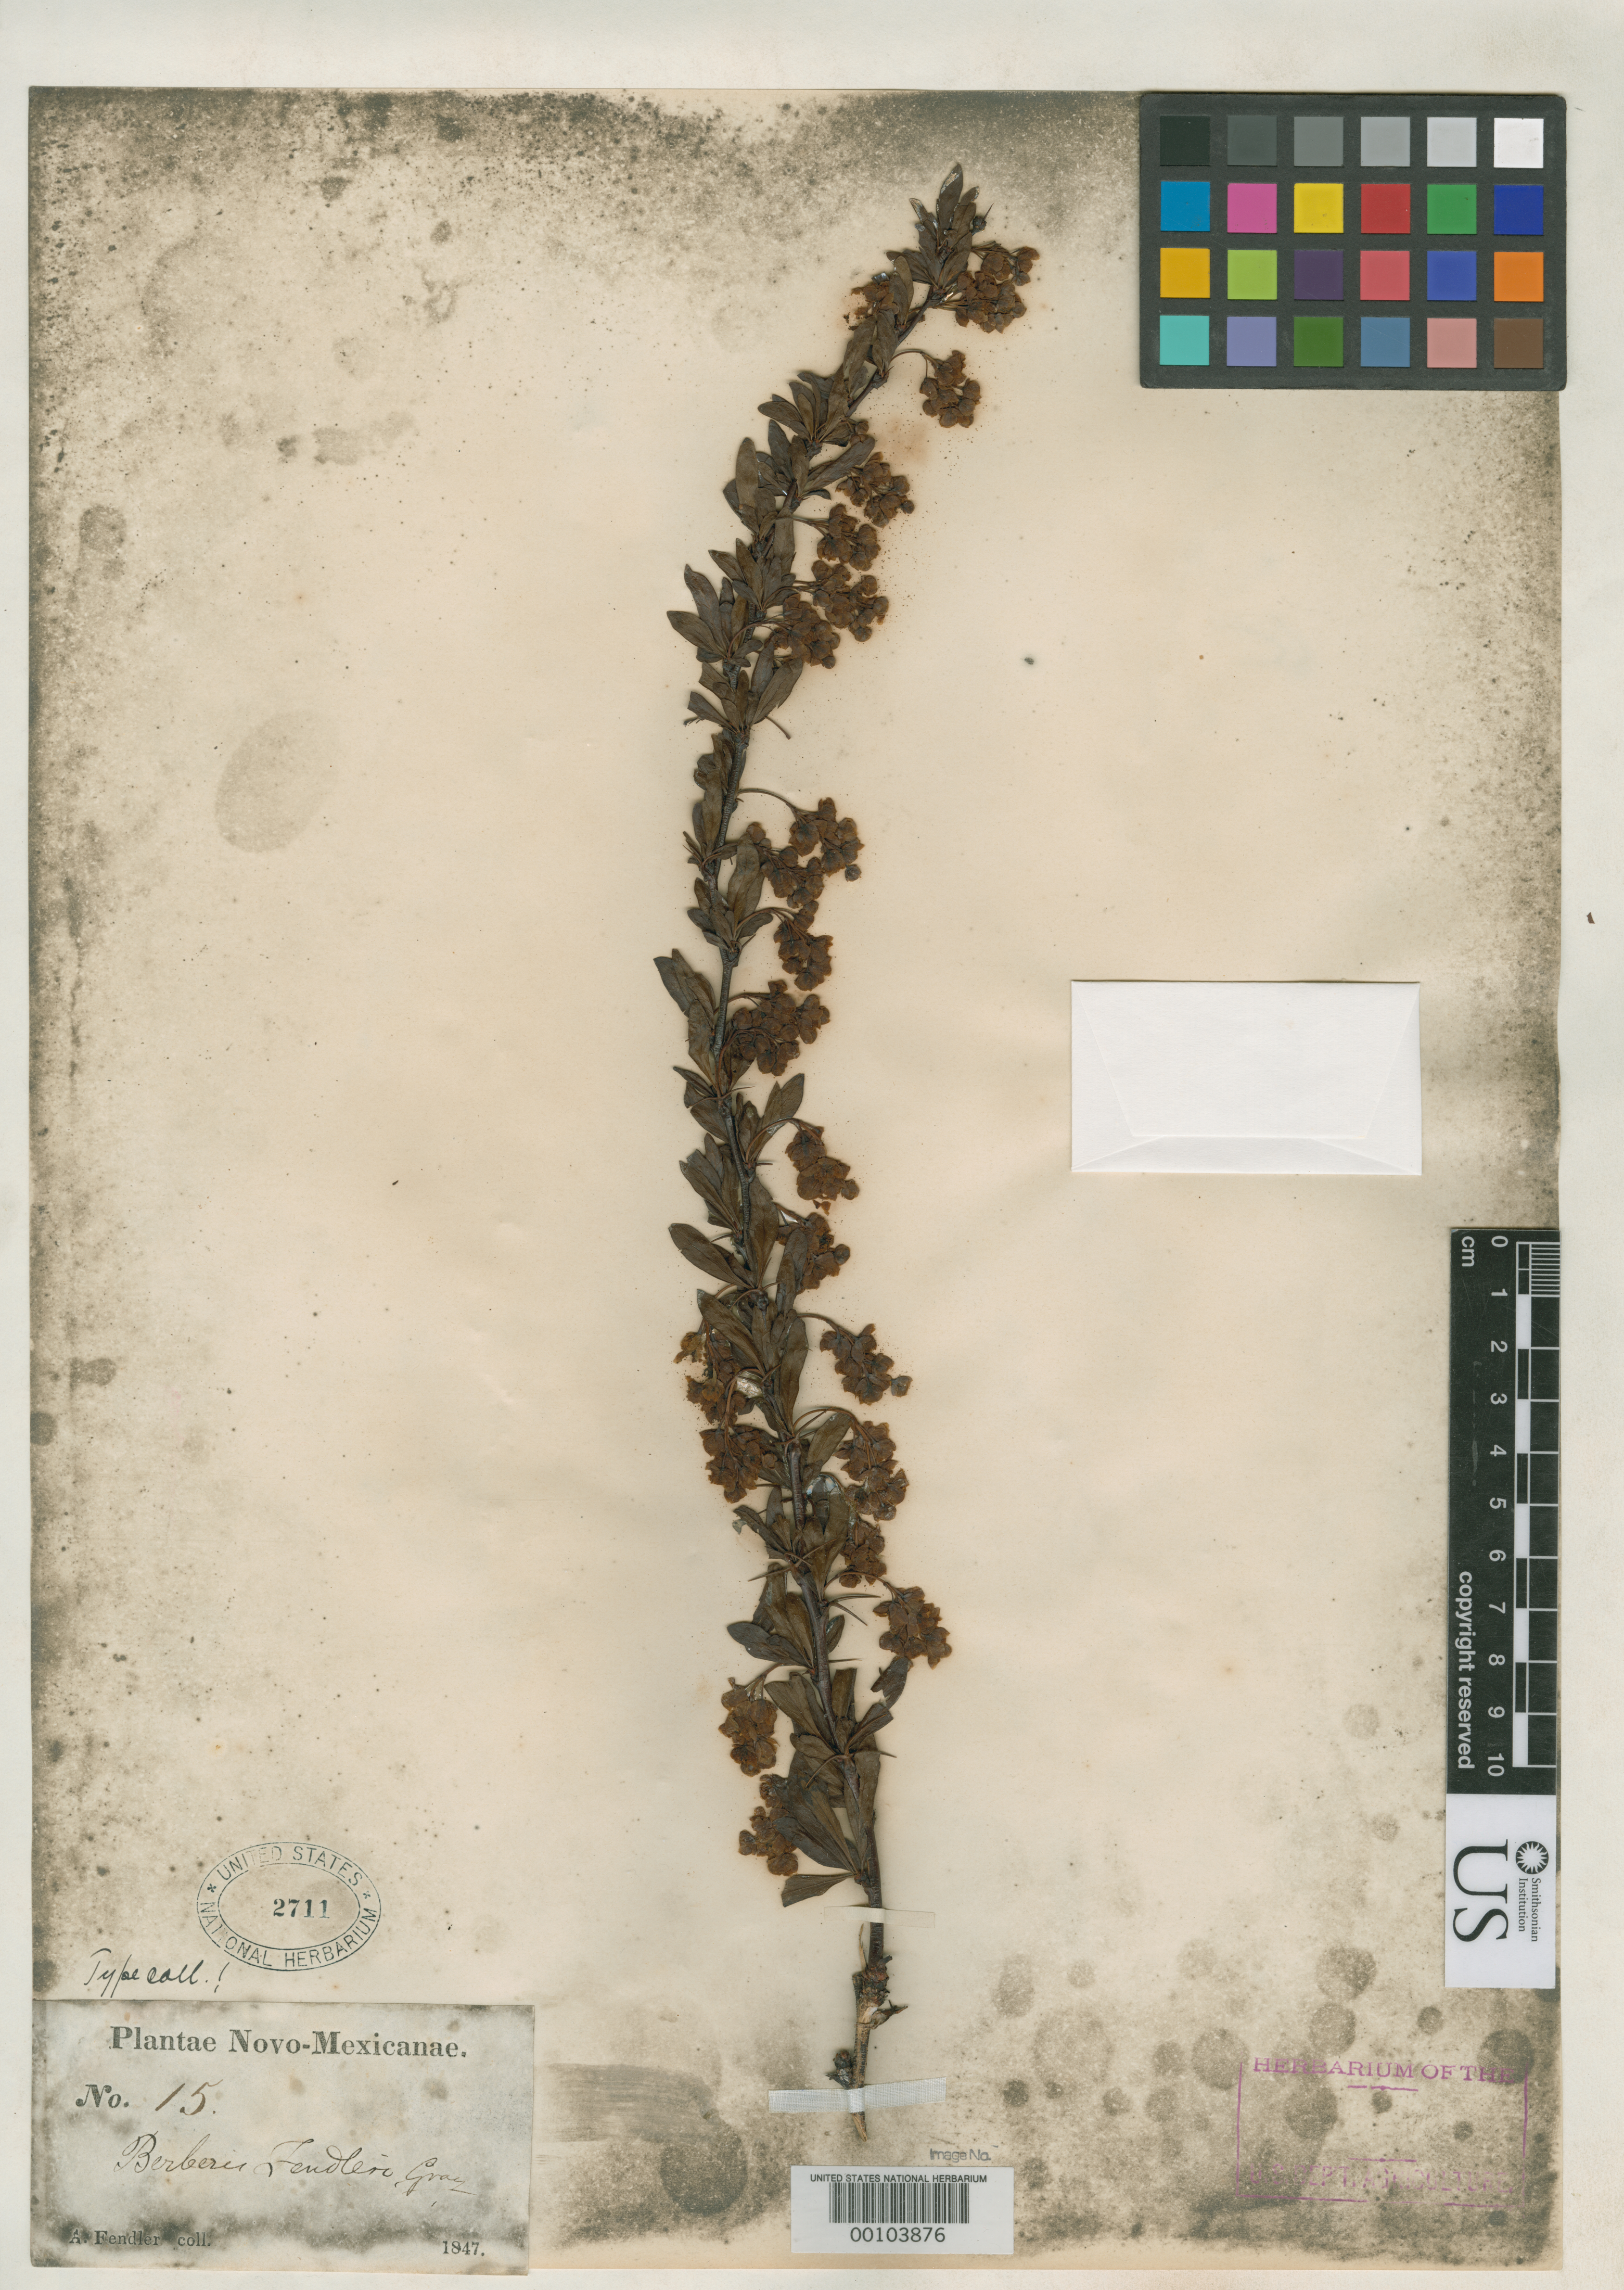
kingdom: Plantae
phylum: Tracheophyta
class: Magnoliopsida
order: Ranunculales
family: Berberidaceae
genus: Berberis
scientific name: Berberis fendleri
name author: A. Gray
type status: Type Collection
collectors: A. Fendler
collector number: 15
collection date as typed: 1847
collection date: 1847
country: United States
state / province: New Mexico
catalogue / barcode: US 2711